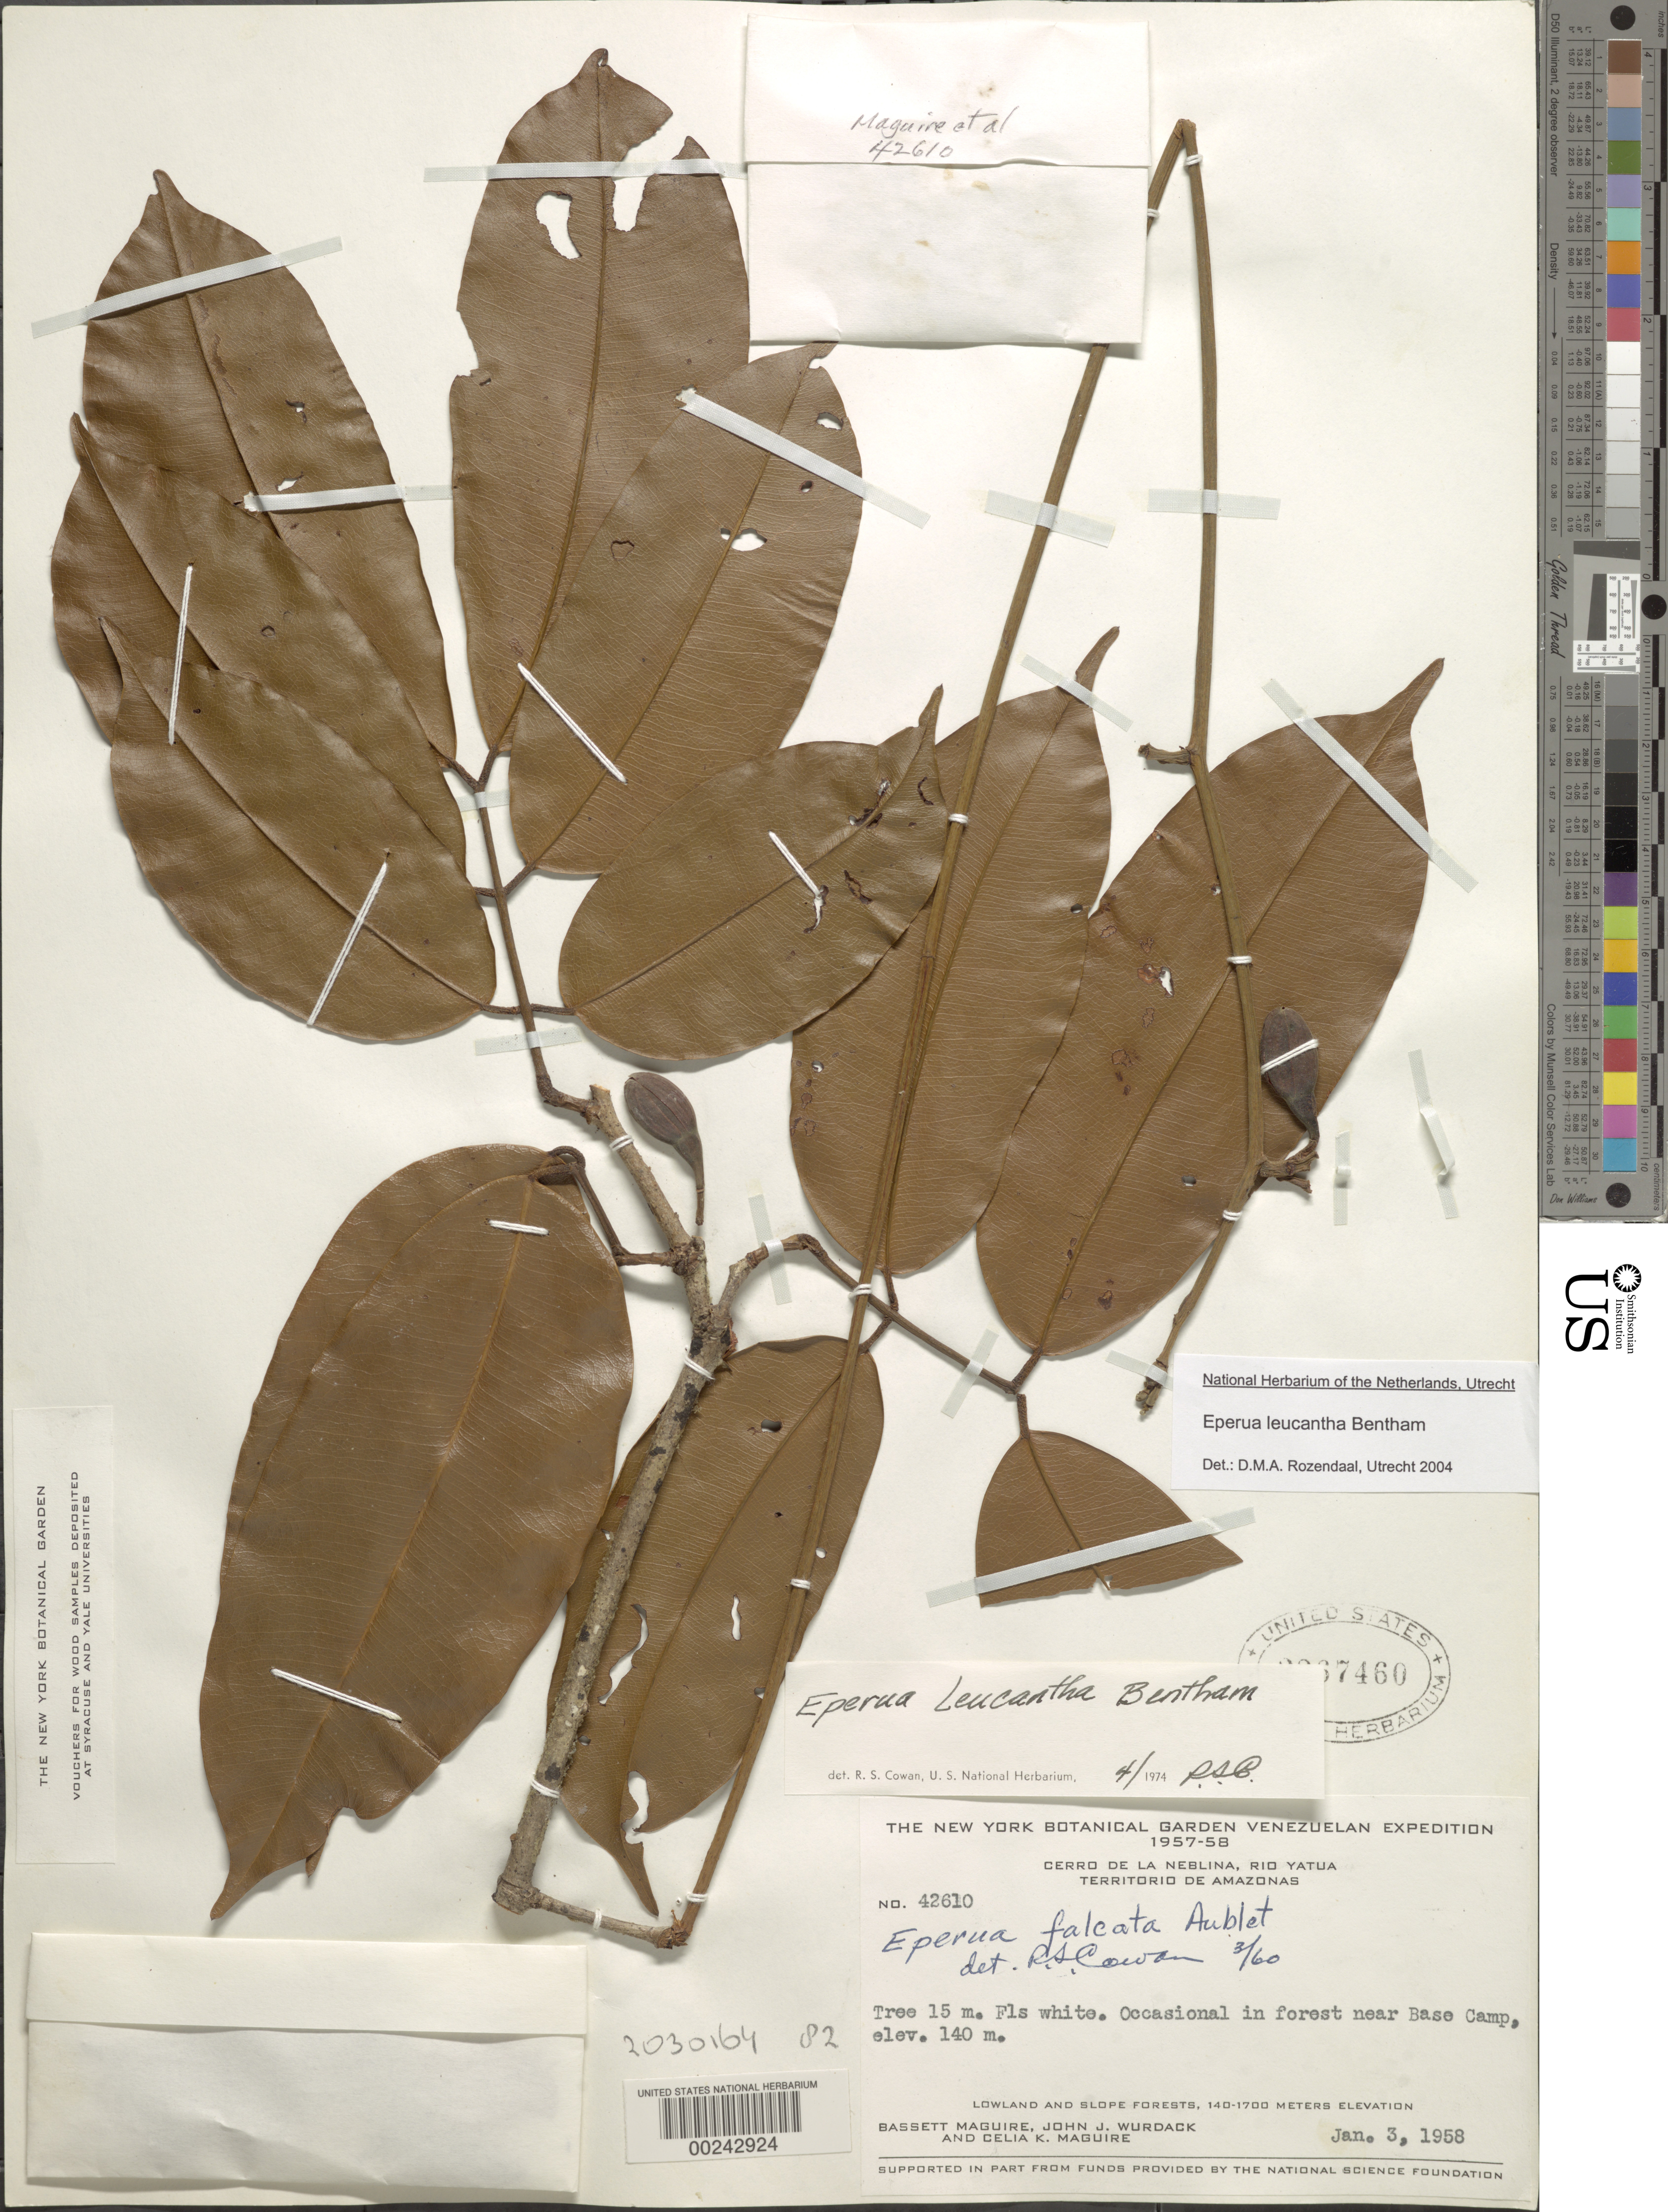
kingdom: Plantae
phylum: Tracheophyta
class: Magnoliopsida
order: Fabales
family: Fabaceae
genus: Eperua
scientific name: Eperua leucantha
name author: Benth.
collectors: B. Maguire, J. J. Wurdack & C. K. Maguire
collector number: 42610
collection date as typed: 03 Jan 1958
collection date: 1958-01-03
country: Venezuela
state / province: Amazonas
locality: Cerro de la neblina, rio yatua, near base camp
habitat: Lowland and slope forests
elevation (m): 700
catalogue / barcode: US 2267460